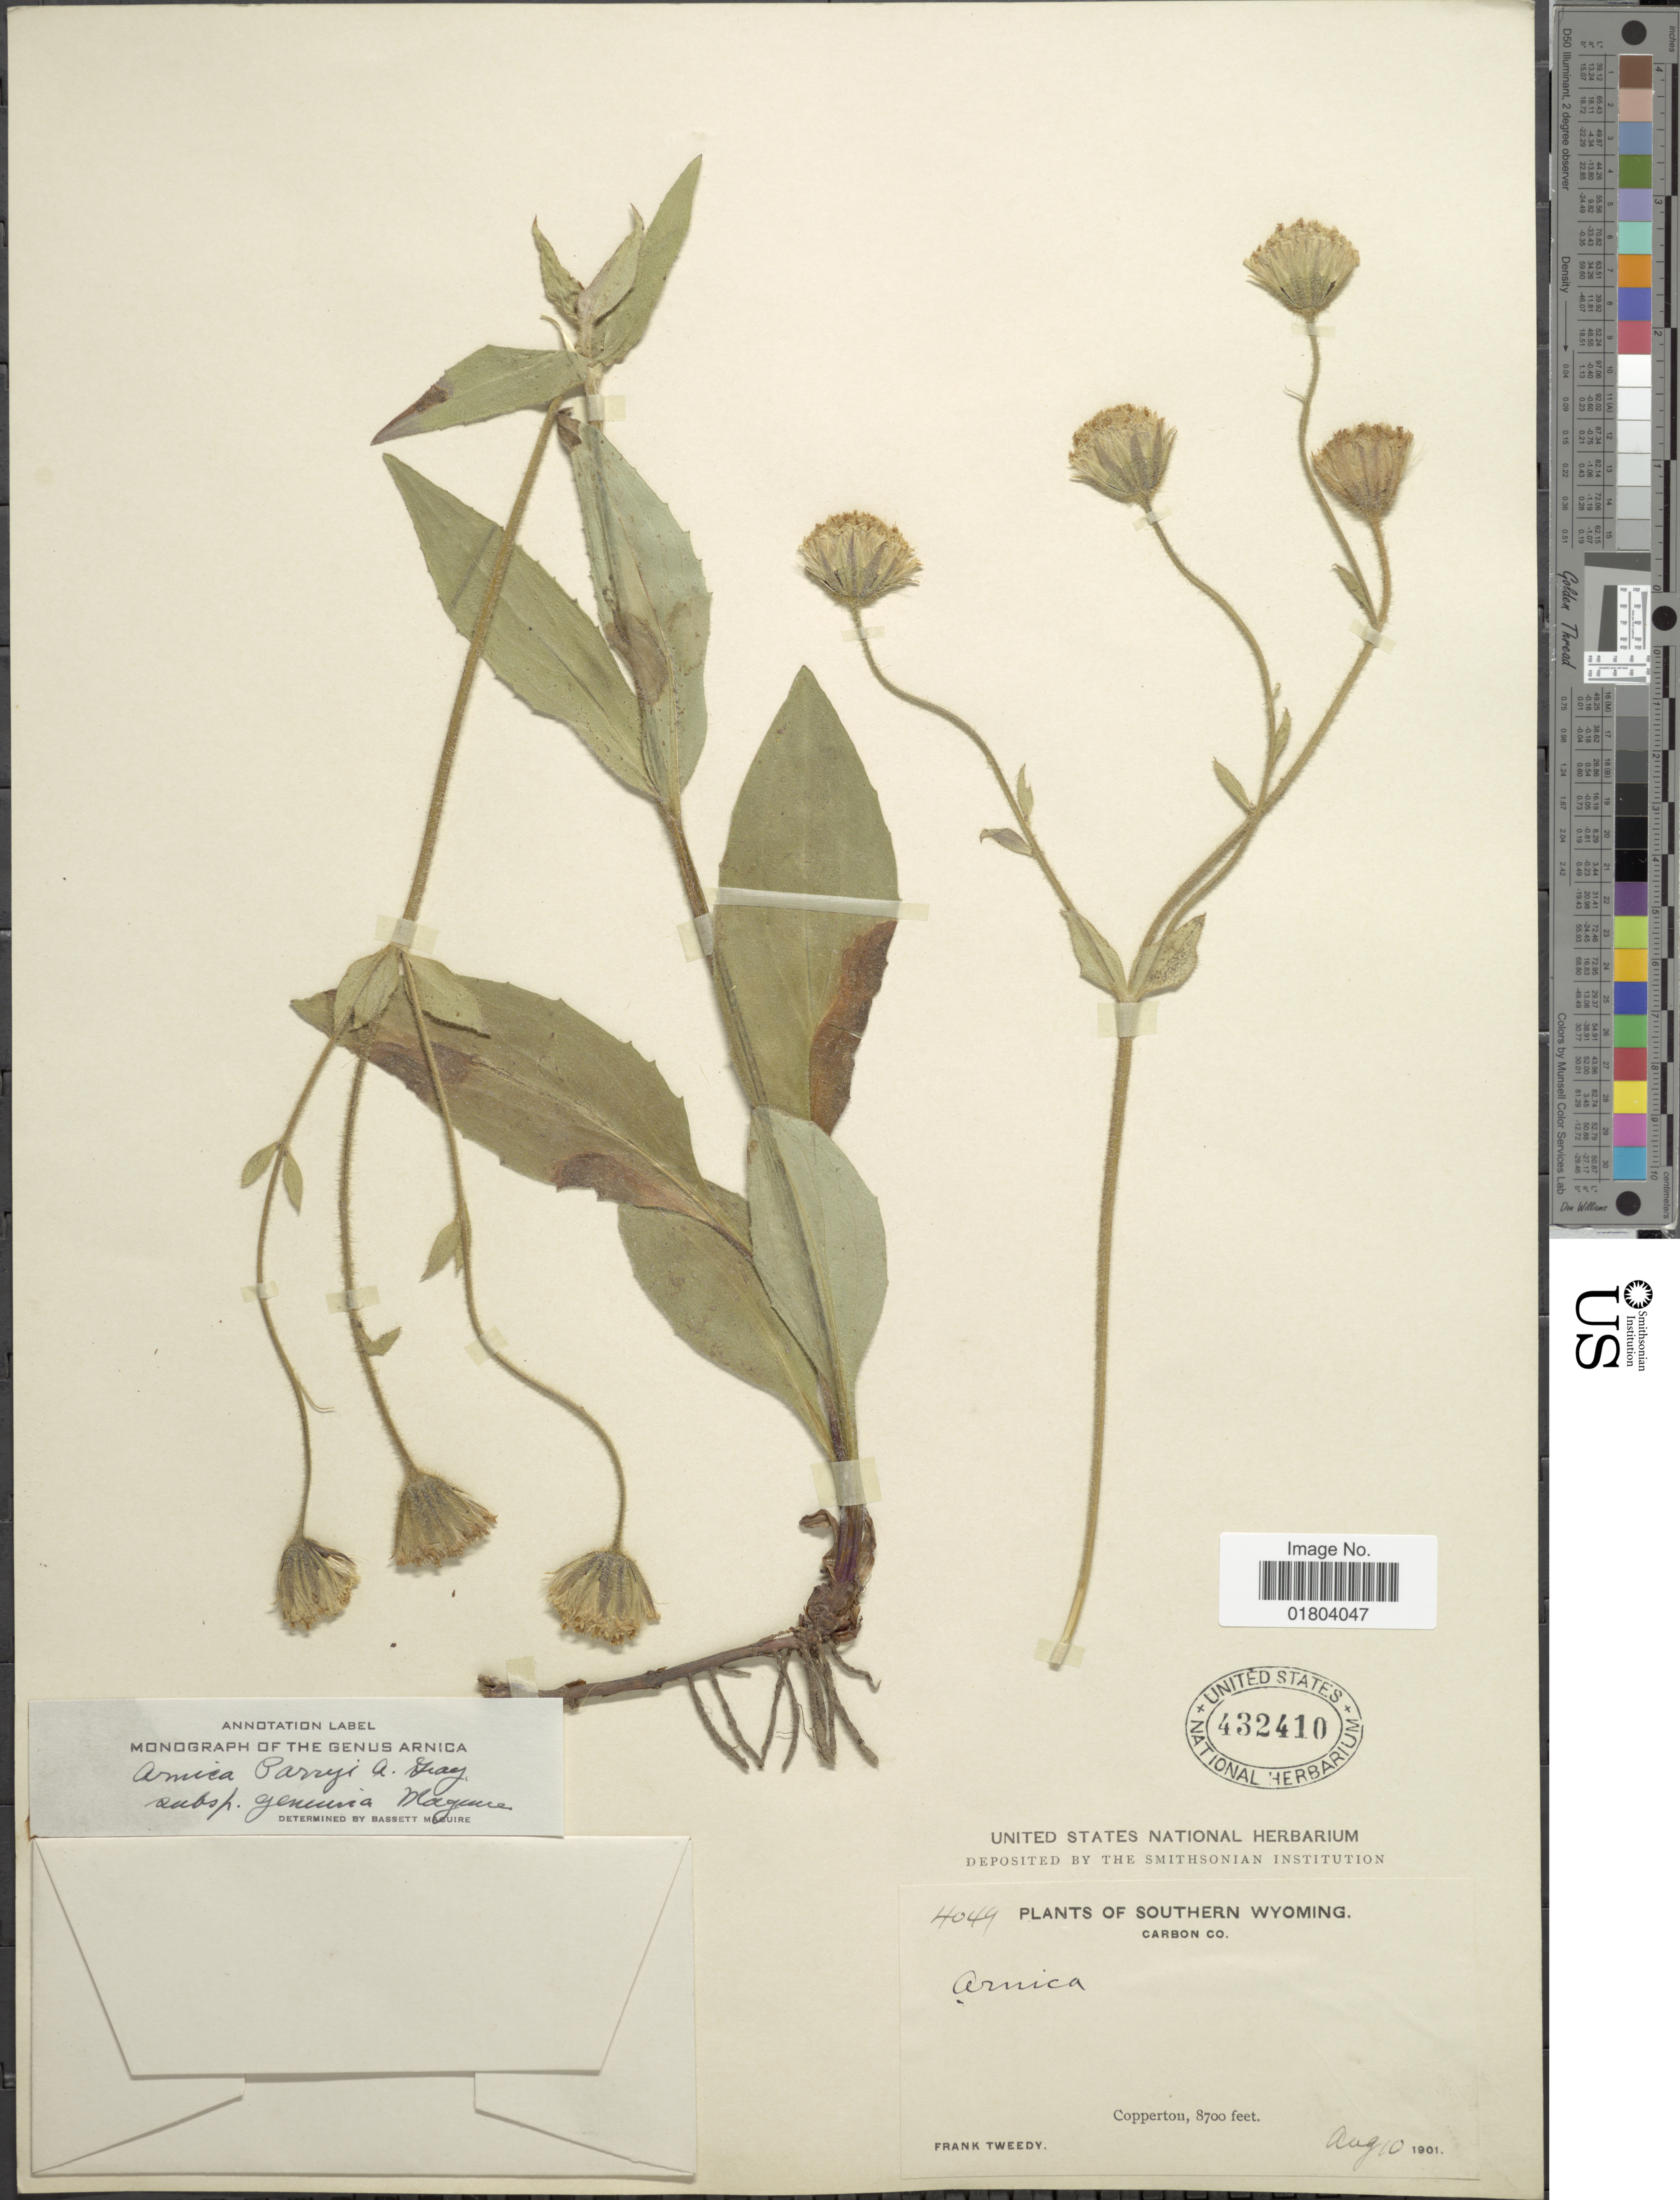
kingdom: Plantae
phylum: Tracheophyta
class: Magnoliopsida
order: Asterales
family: Asteraceae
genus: Arnica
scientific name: Arnica parryi subsp. genuina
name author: Maguire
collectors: F. Tweedy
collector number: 4049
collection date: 1901-08-10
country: United States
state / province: Wyoming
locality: Southern Wyoming, Carbon Co, Copperton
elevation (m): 2652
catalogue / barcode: US 432410